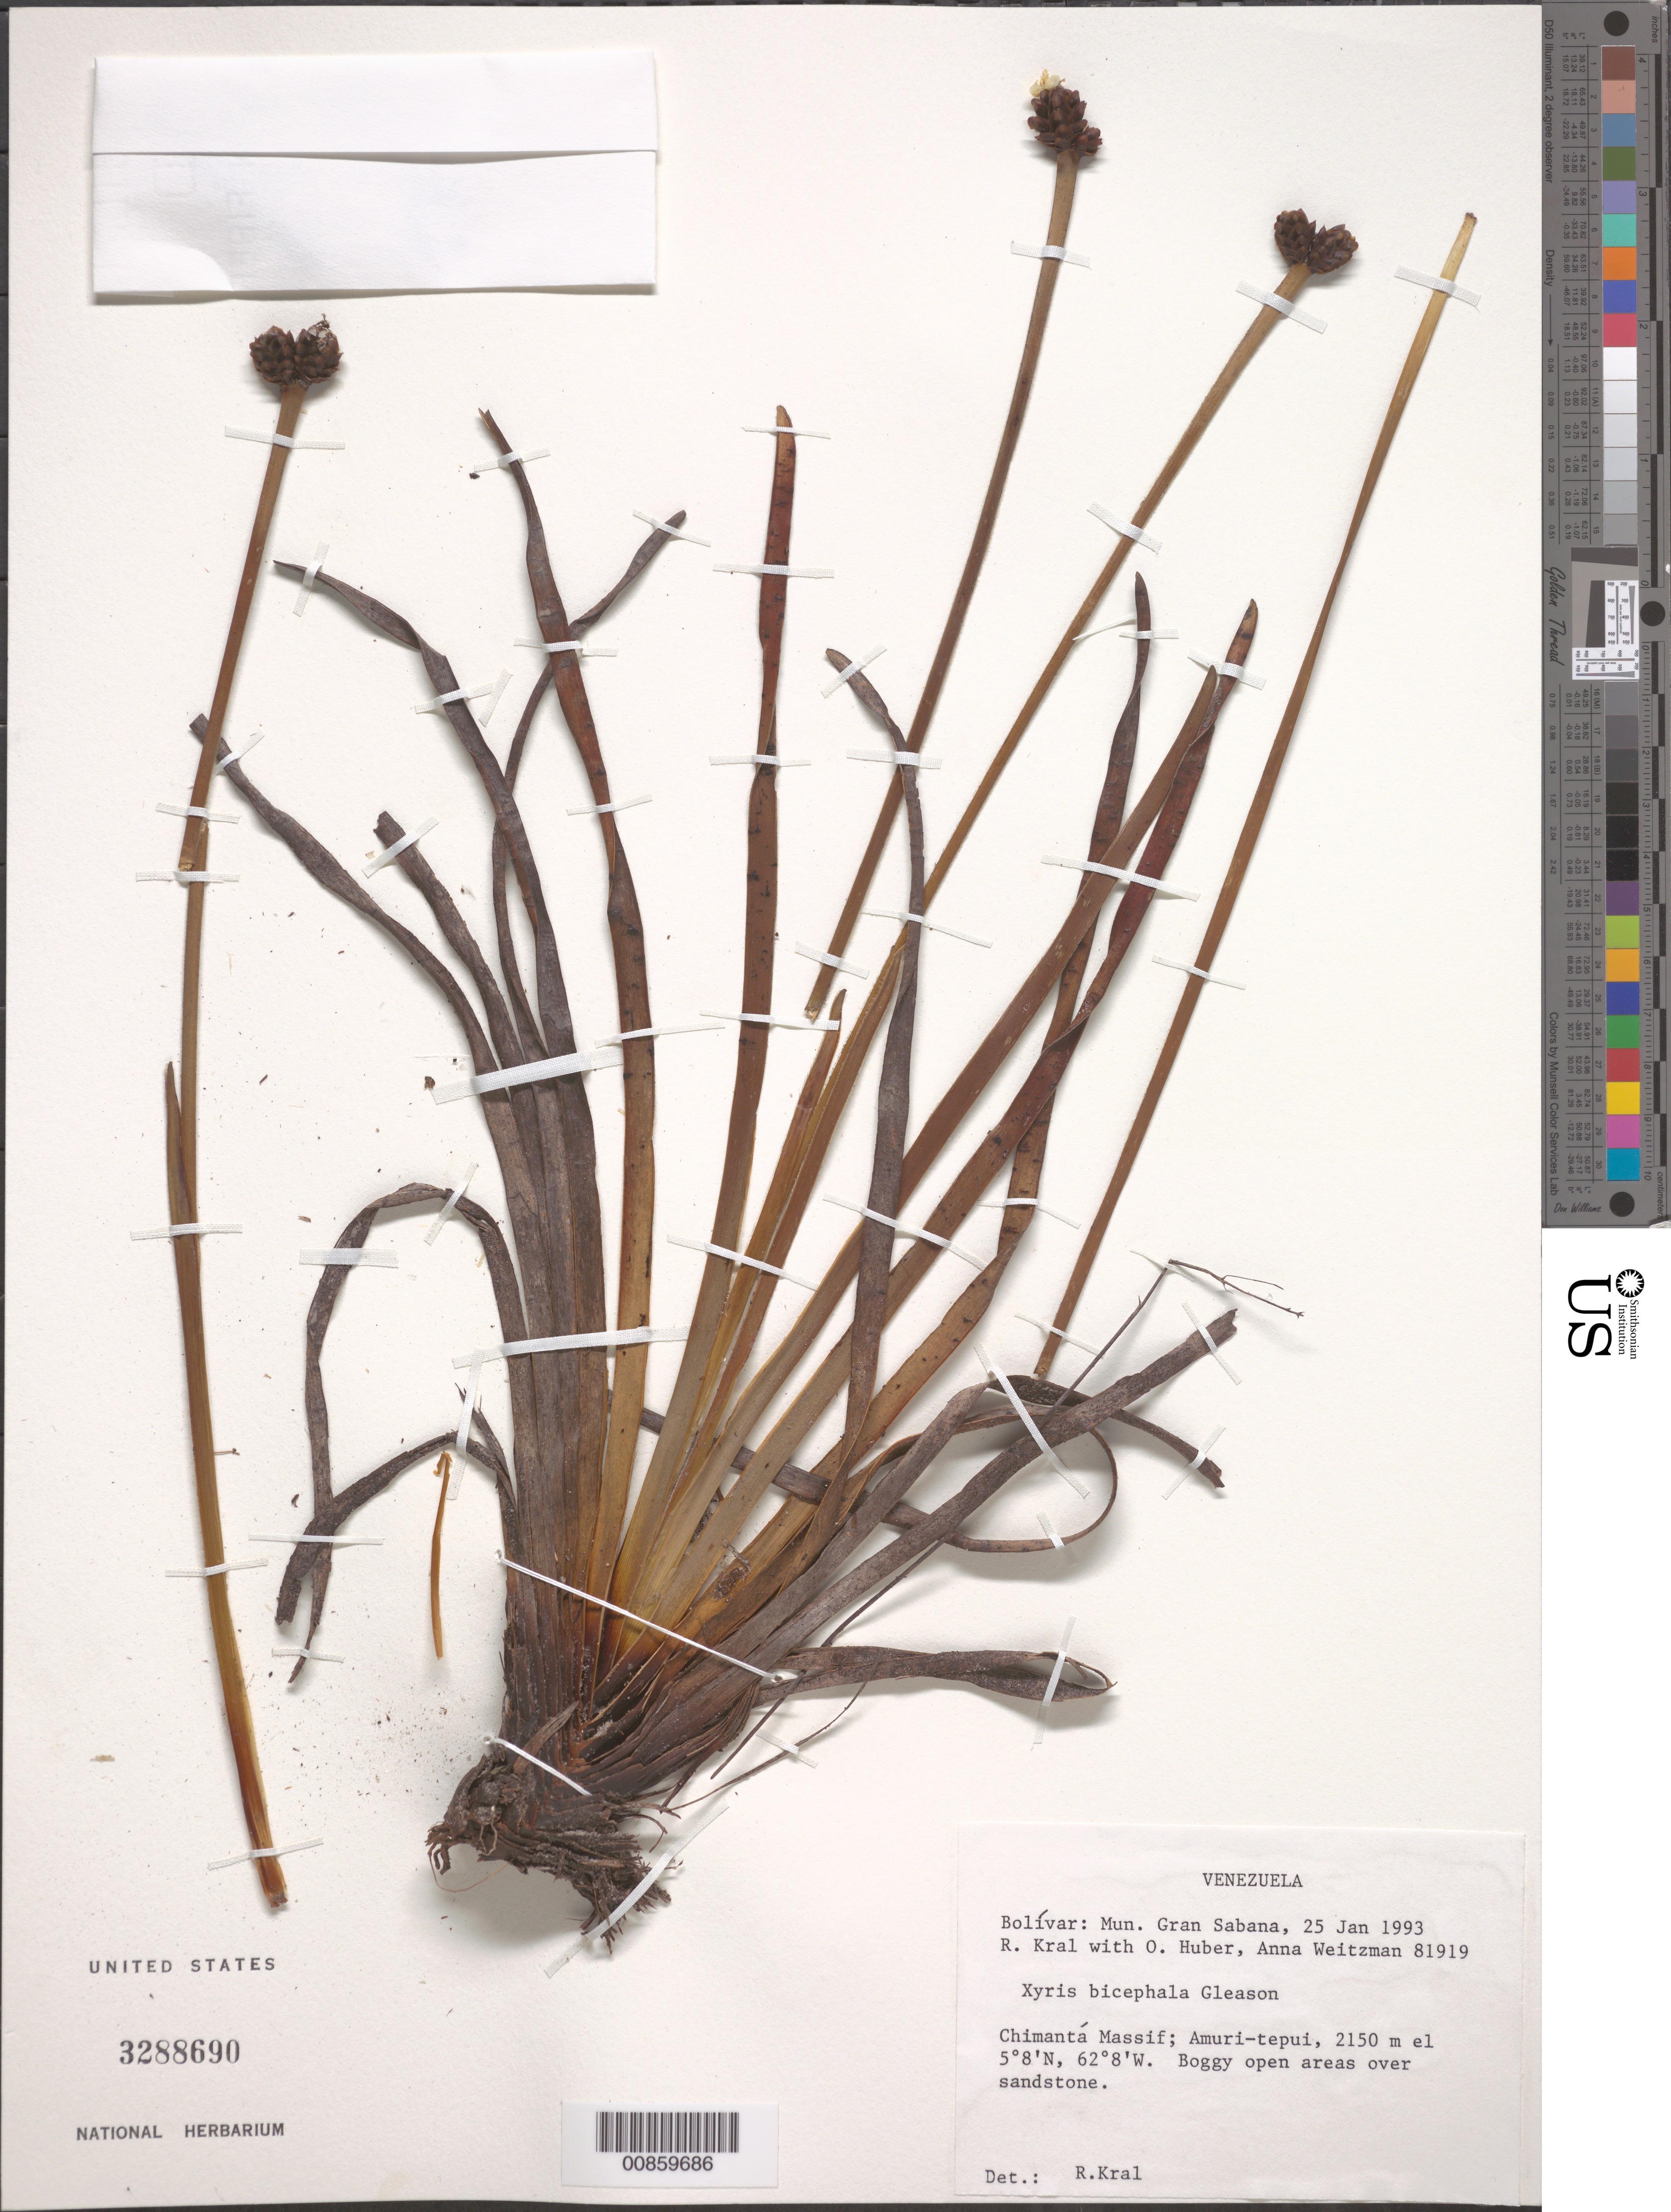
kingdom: Plantae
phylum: Tracheophyta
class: Liliopsida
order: Poales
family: Xyridaceae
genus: Xyris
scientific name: Xyris bicephala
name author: Gleason in Gleason & Killip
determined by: Kral, Robert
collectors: R. Kral, O. Huber & A. L. Weitzman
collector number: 81919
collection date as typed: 25-Jan-93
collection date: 1993-01-25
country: Venezuela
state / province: Bolívar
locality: Mun. Gran Sabana, Chimantá Massif, Amuri-tepuí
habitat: Boggy open areas over sandstone.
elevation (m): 2150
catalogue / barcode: US 3288690